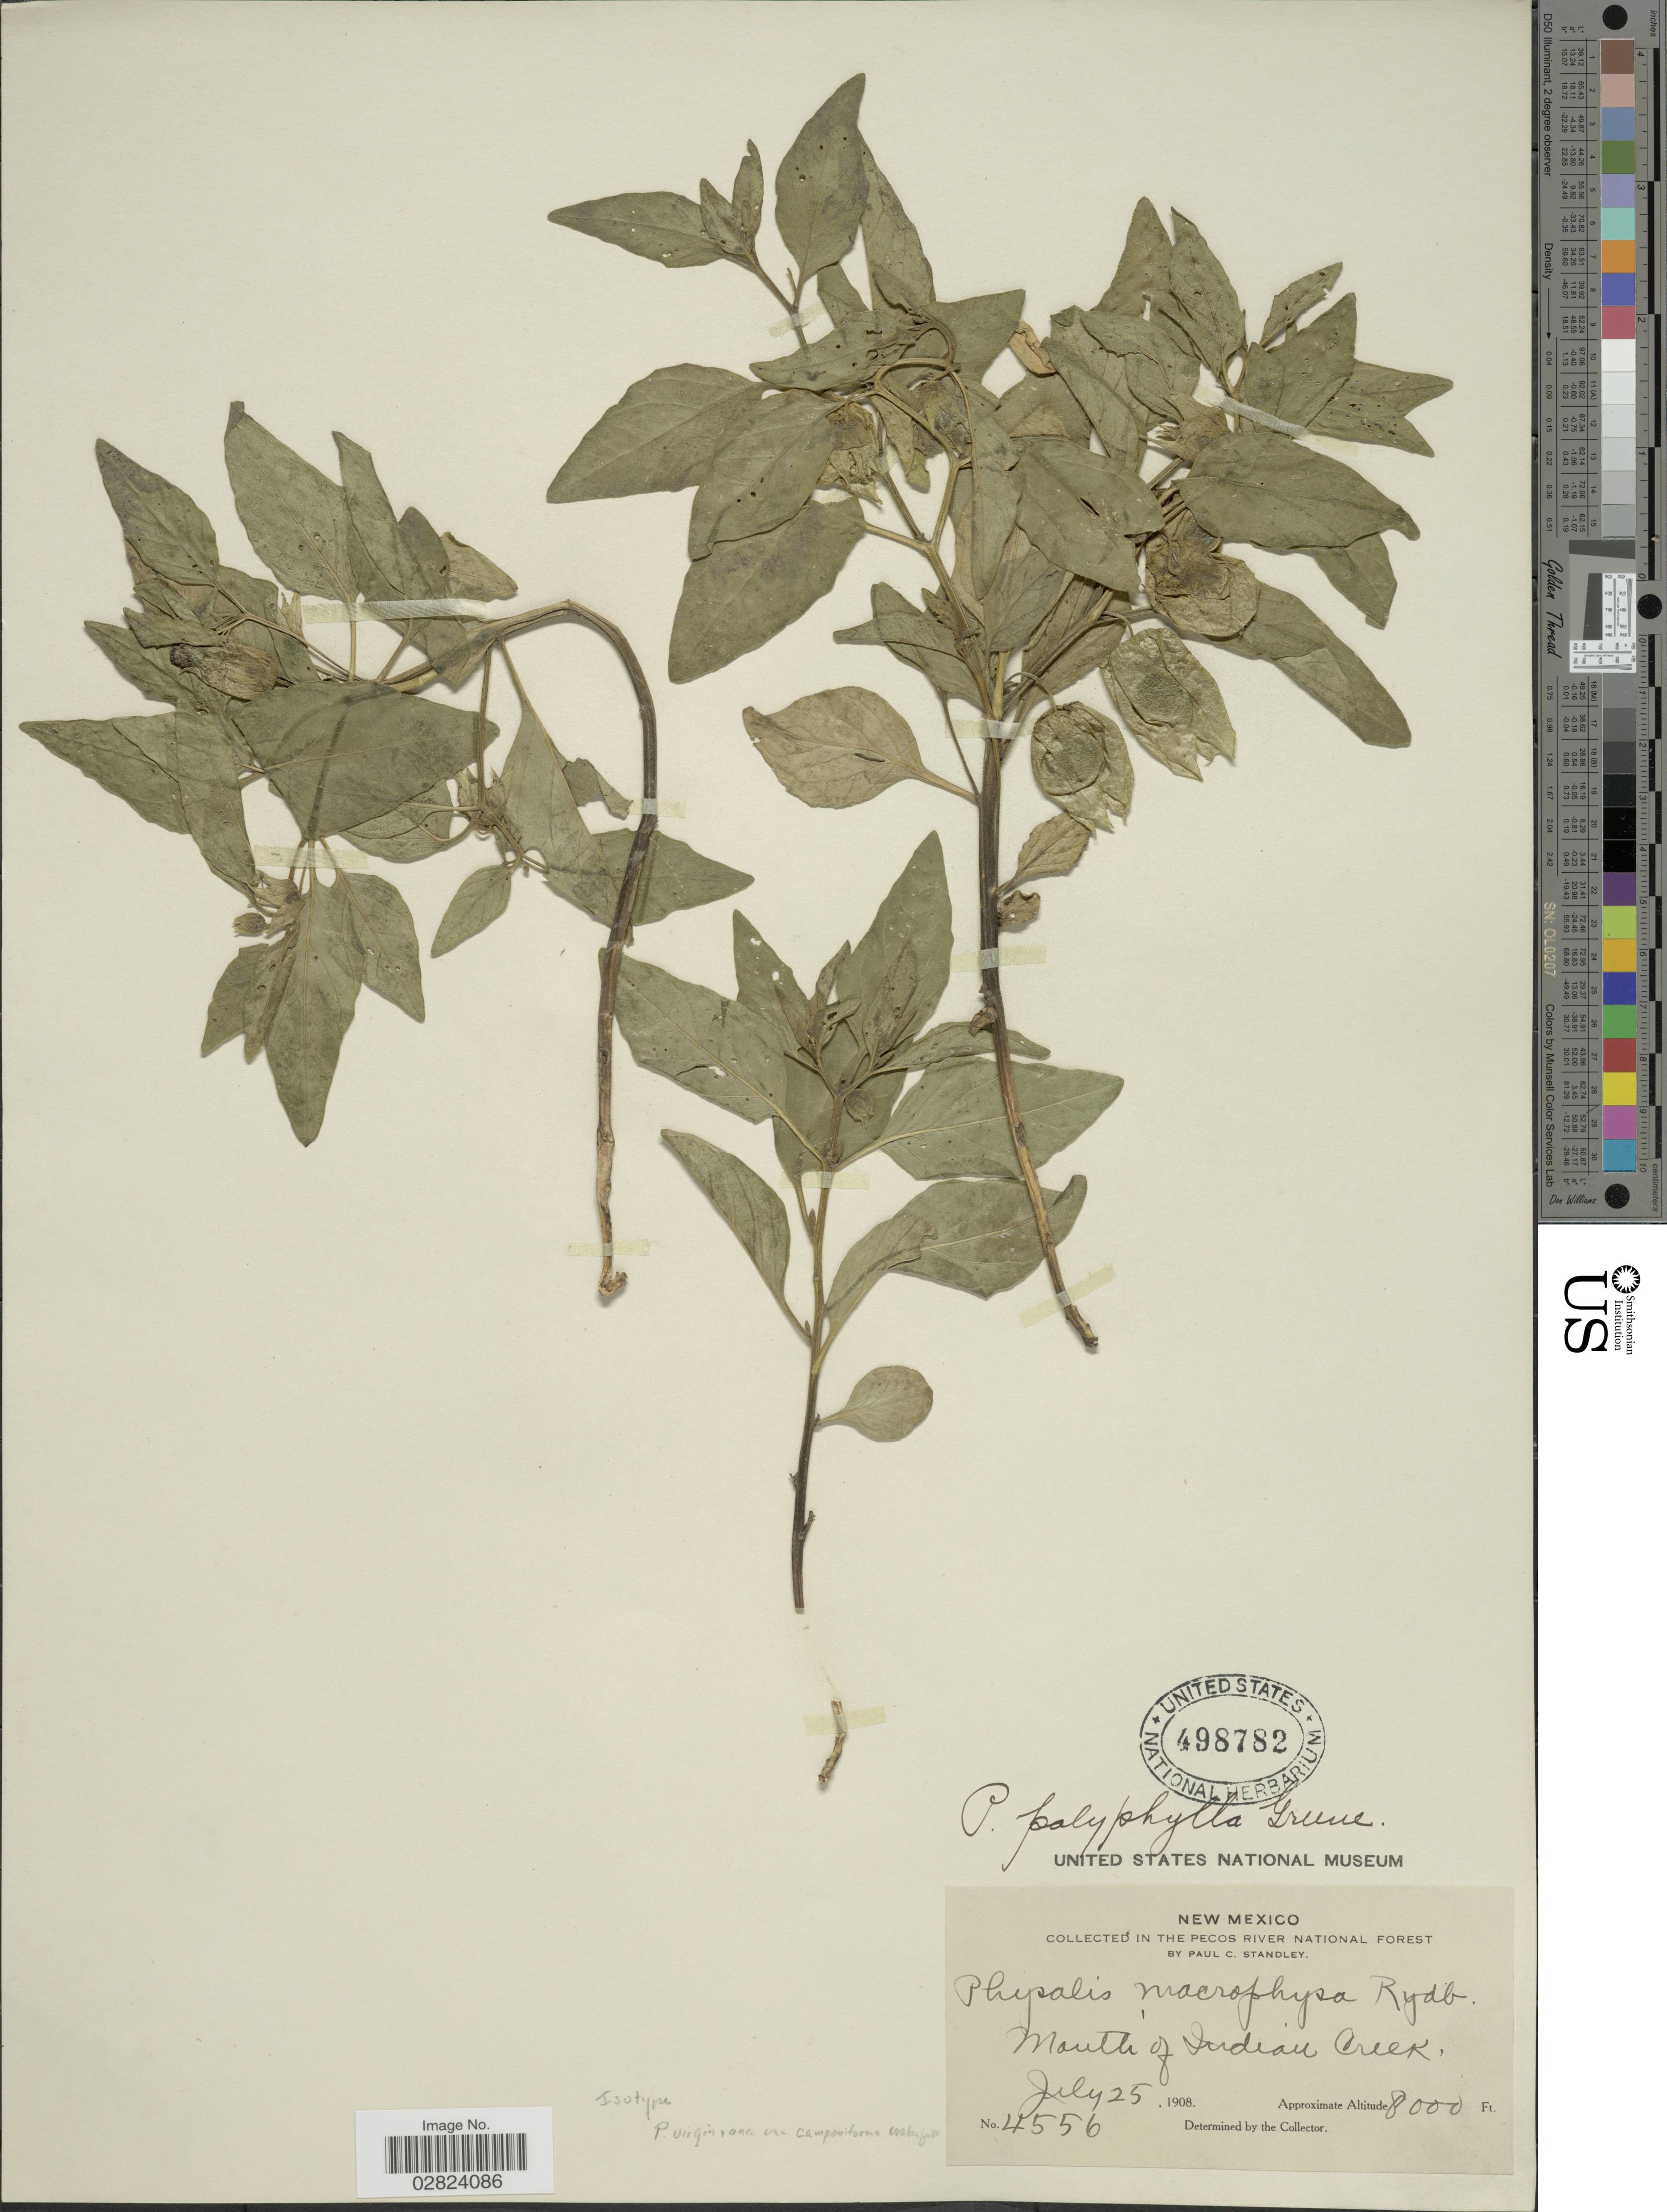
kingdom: Plantae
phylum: Tracheophyta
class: Magnoliopsida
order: Solanales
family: Solanaceae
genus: Physalis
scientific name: Physalis polyphylla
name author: Greene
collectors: P. C. Standley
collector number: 4556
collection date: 1908-07-25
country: United States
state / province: New Mexico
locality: In the Pecos River National Forest. Mouth of Indian Creek.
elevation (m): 2438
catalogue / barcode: US 498782